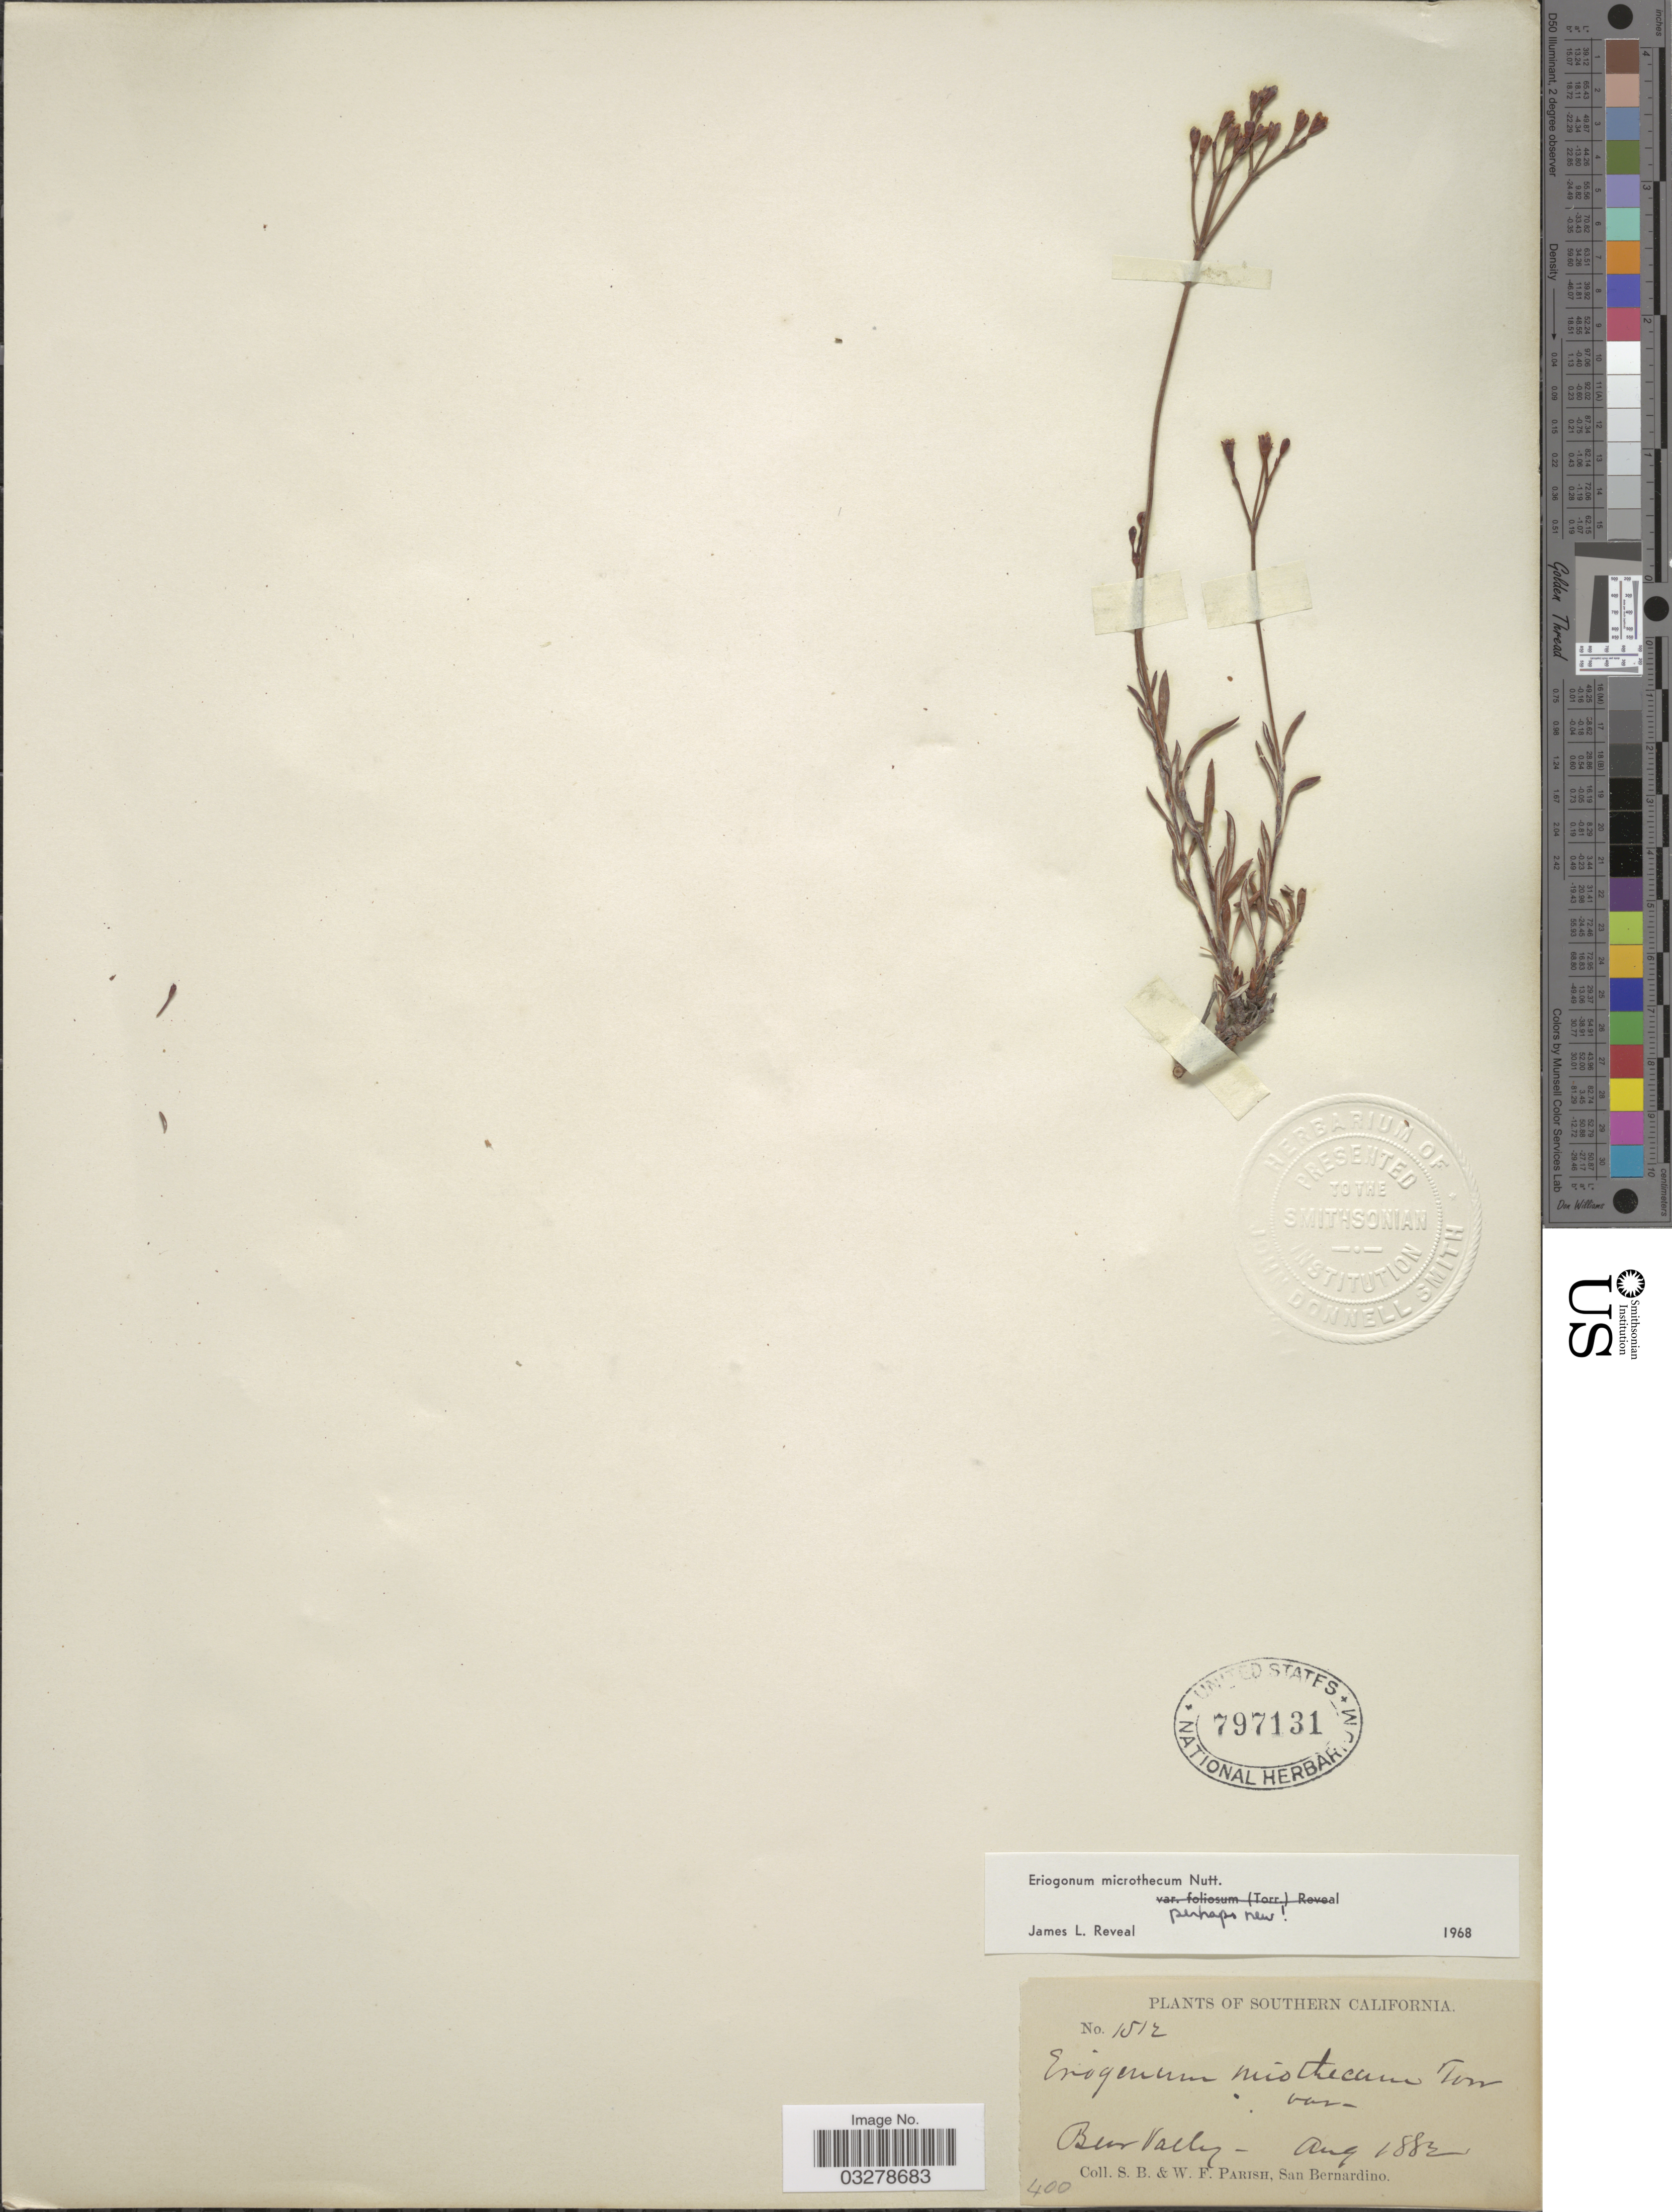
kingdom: Plantae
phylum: Tracheophyta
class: Magnoliopsida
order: Caryophyllales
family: Polygonaceae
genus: Eriogonum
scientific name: Eriogonum microtheca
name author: Nutt.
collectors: S. B. Parish & W. F. Parish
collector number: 1512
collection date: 1882-08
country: United States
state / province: California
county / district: San Bernardino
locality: Southern California. Bear Valley.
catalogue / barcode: US 797131